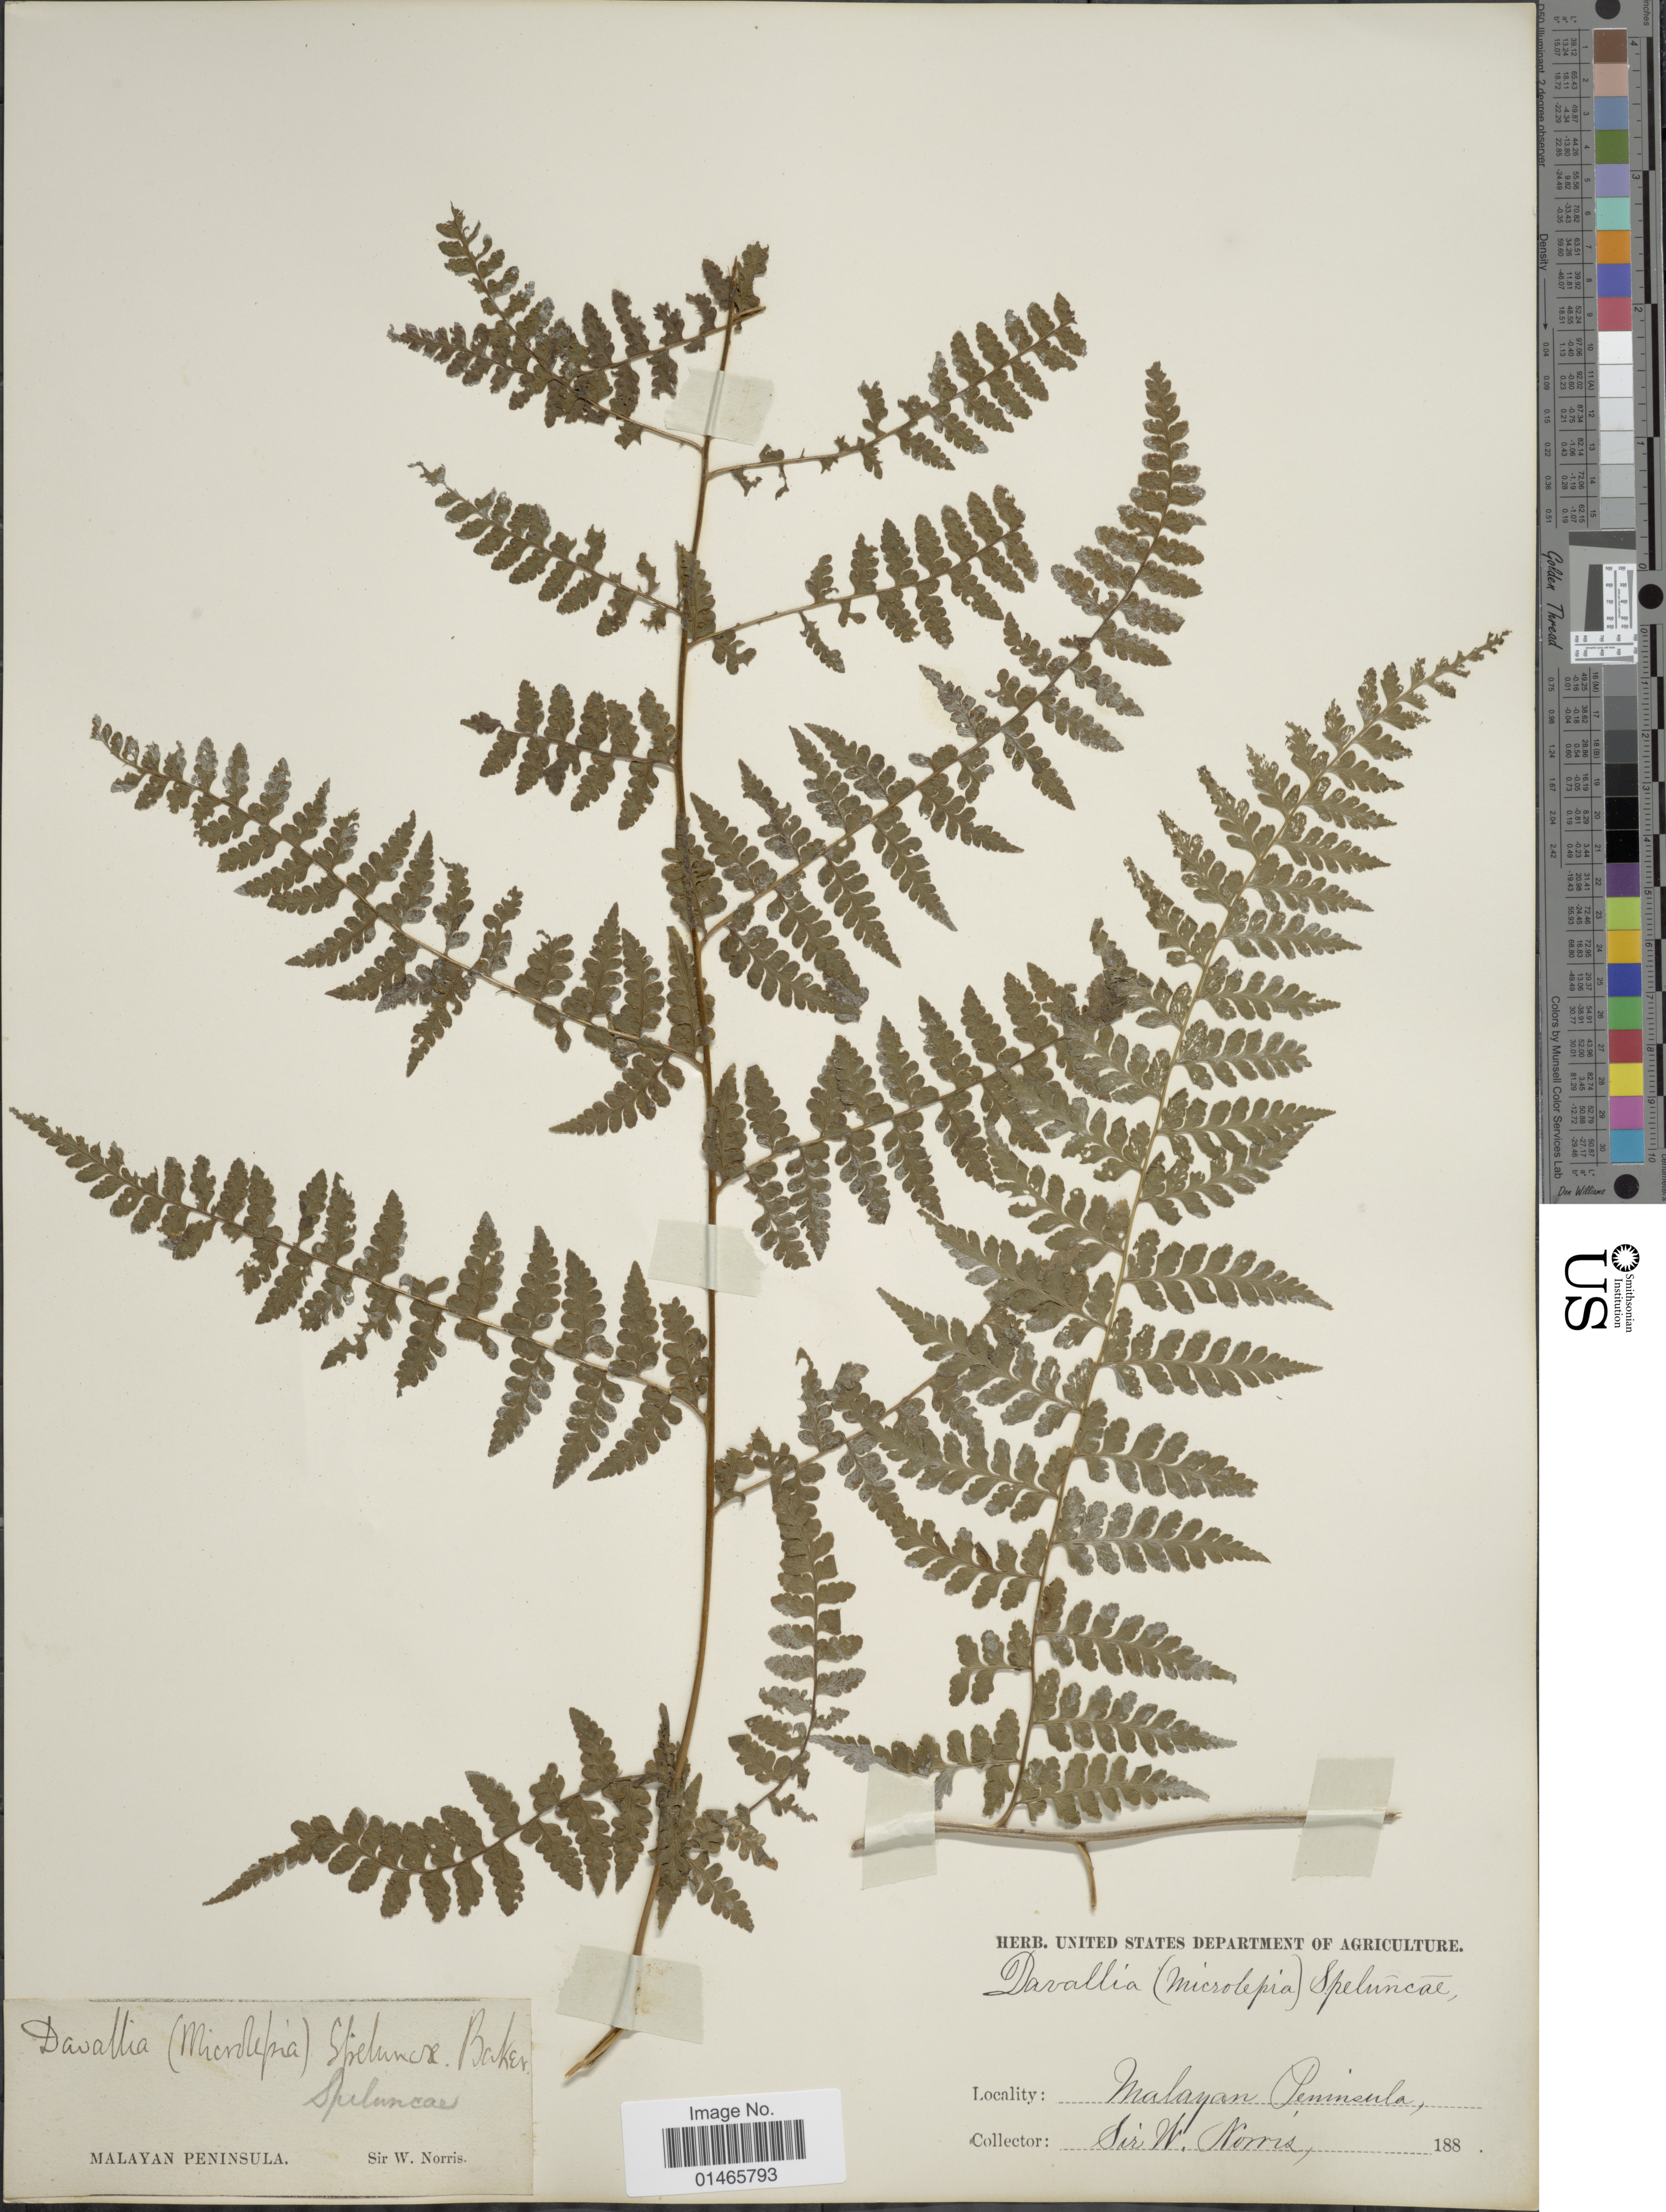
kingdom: Plantae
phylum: Tracheophyta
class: Polypodiopsida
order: Polypodiales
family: Dennstaedtiaceae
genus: Microlepia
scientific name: Microlepia speluncae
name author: (L.) T. Moore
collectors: W. Norris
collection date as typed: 188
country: Malaysia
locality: Peninsula